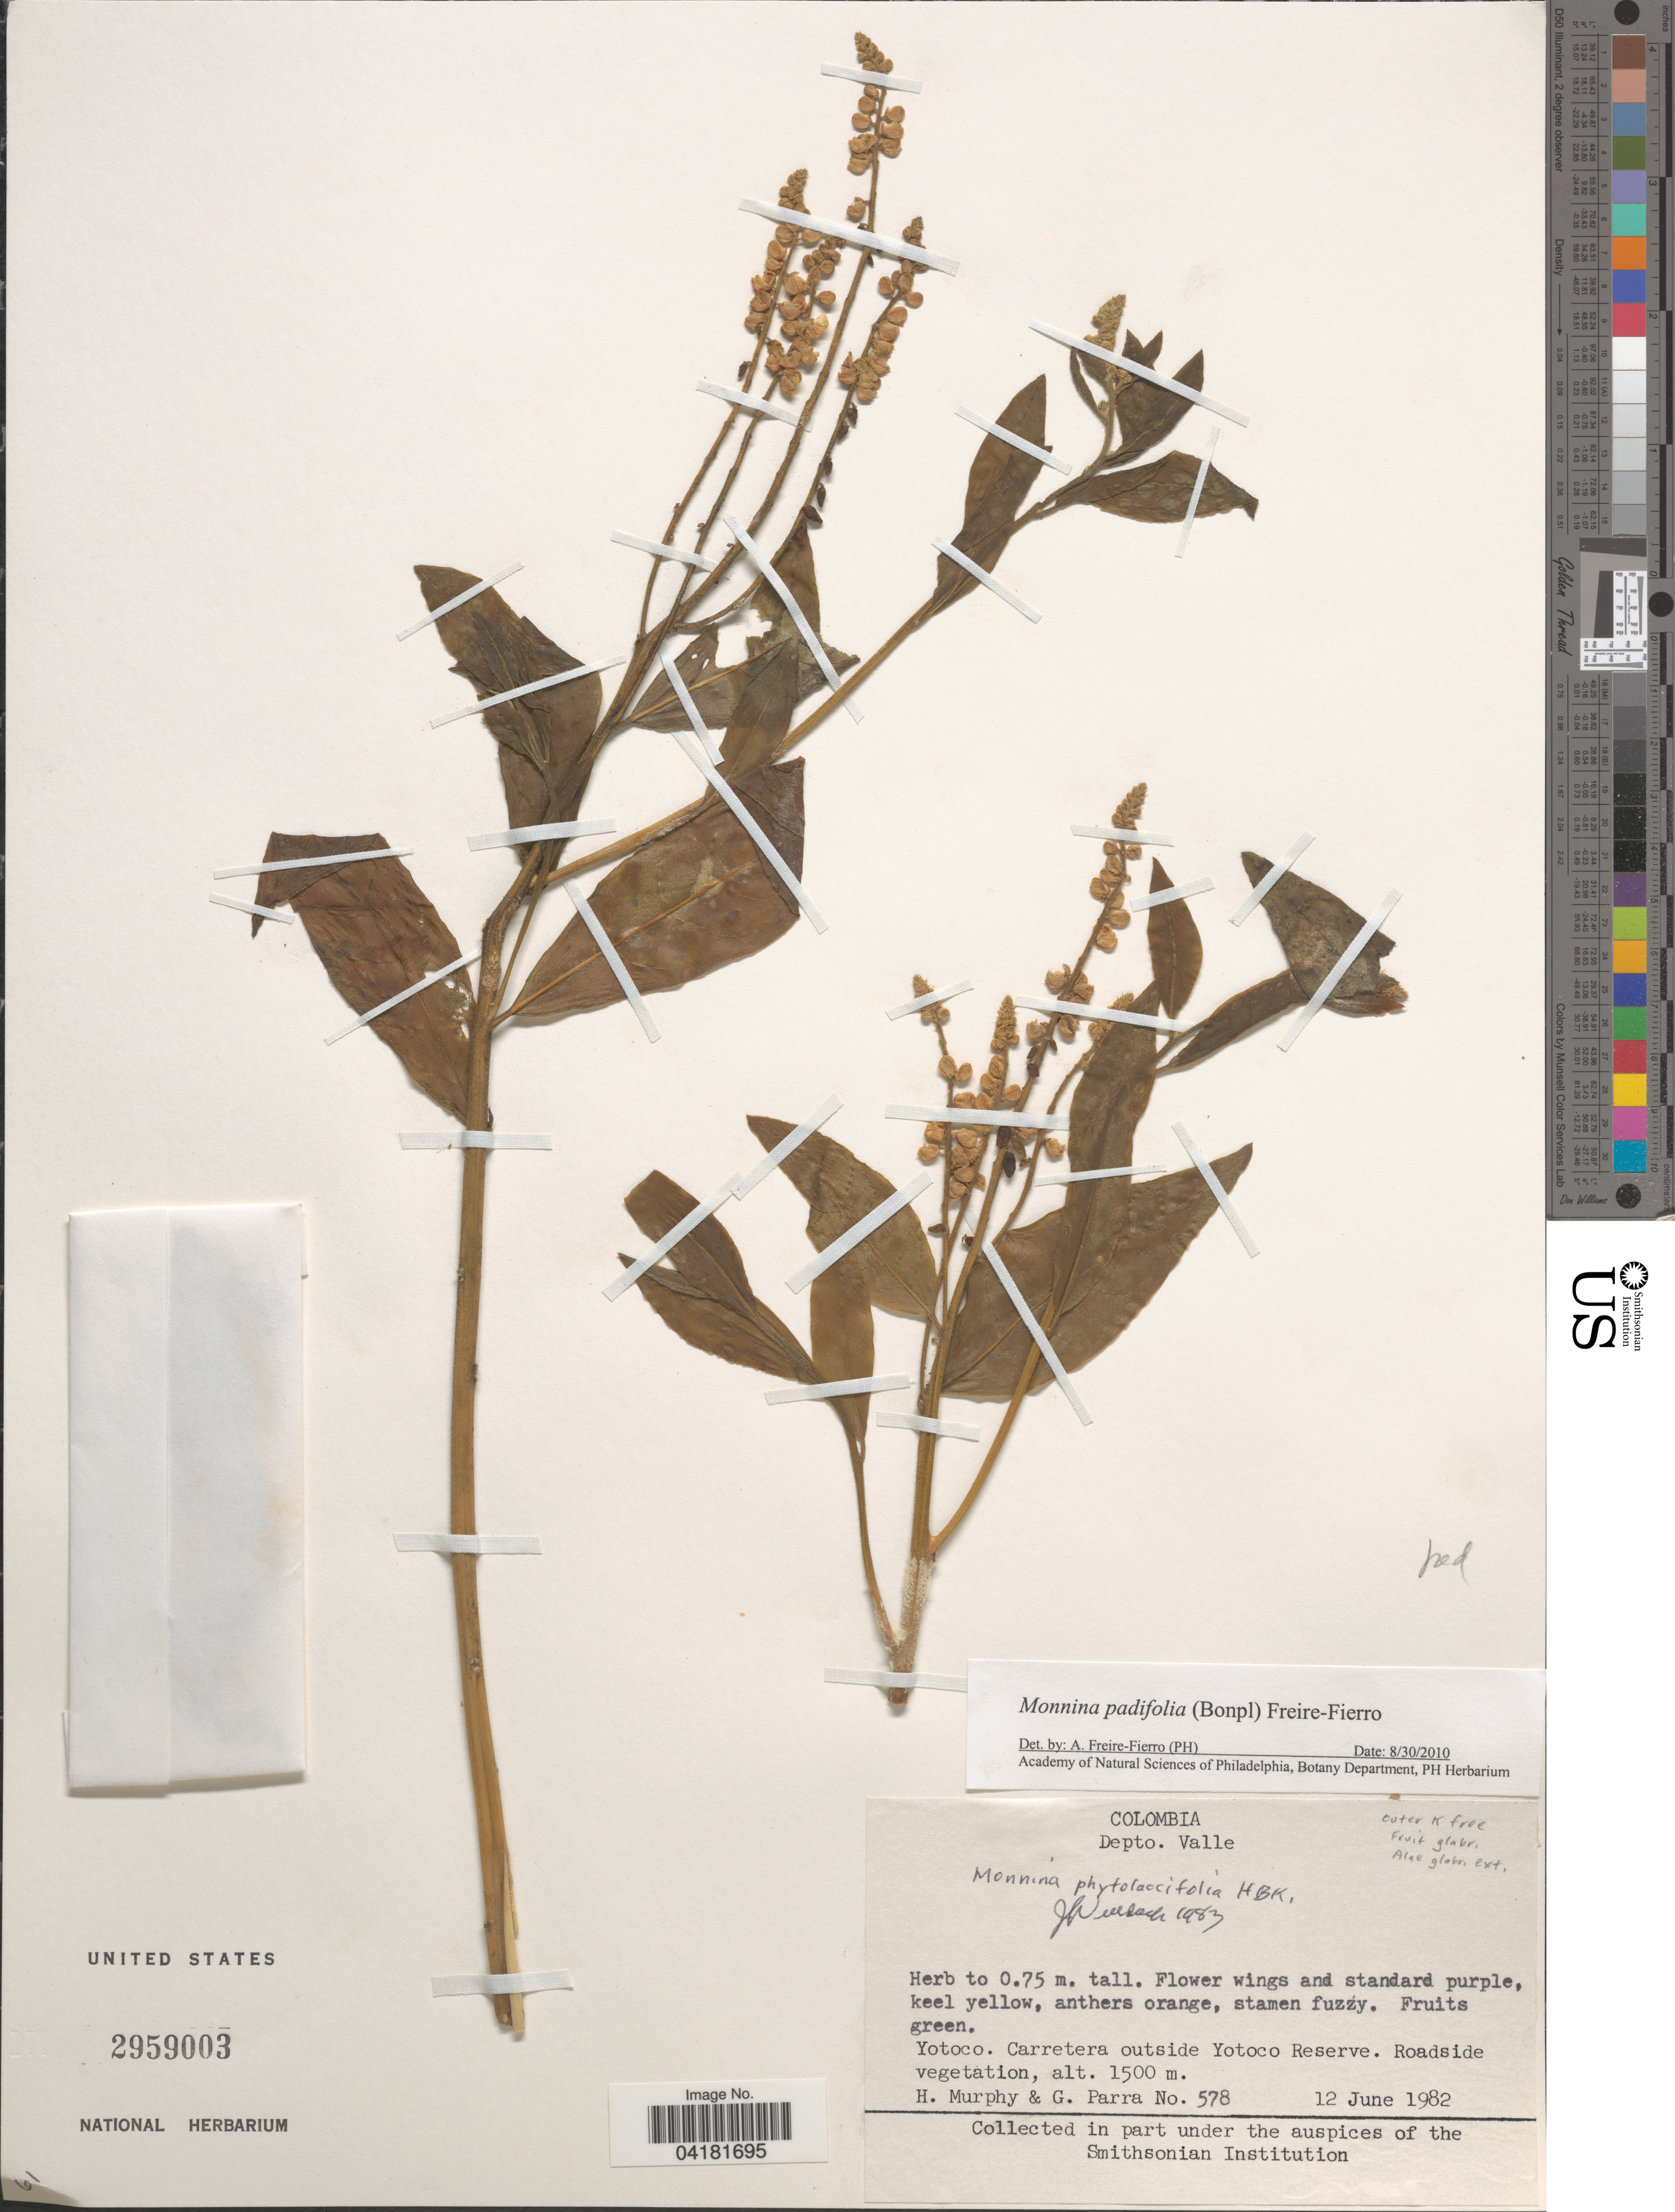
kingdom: Plantae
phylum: Tracheophyta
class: Magnoliopsida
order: Fabales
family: Polygalaceae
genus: Monnina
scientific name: Monnina padifolia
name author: (Bonpl.) Freire-Fierro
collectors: H. Murphy & G. Parra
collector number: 578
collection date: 1982-06-12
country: Colombia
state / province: Valle del Cauca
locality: Depto. Valle. Yotoco. Carretera outside Yotoco Reserve. Roadside vegetation.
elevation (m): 1500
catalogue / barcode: US 2959003